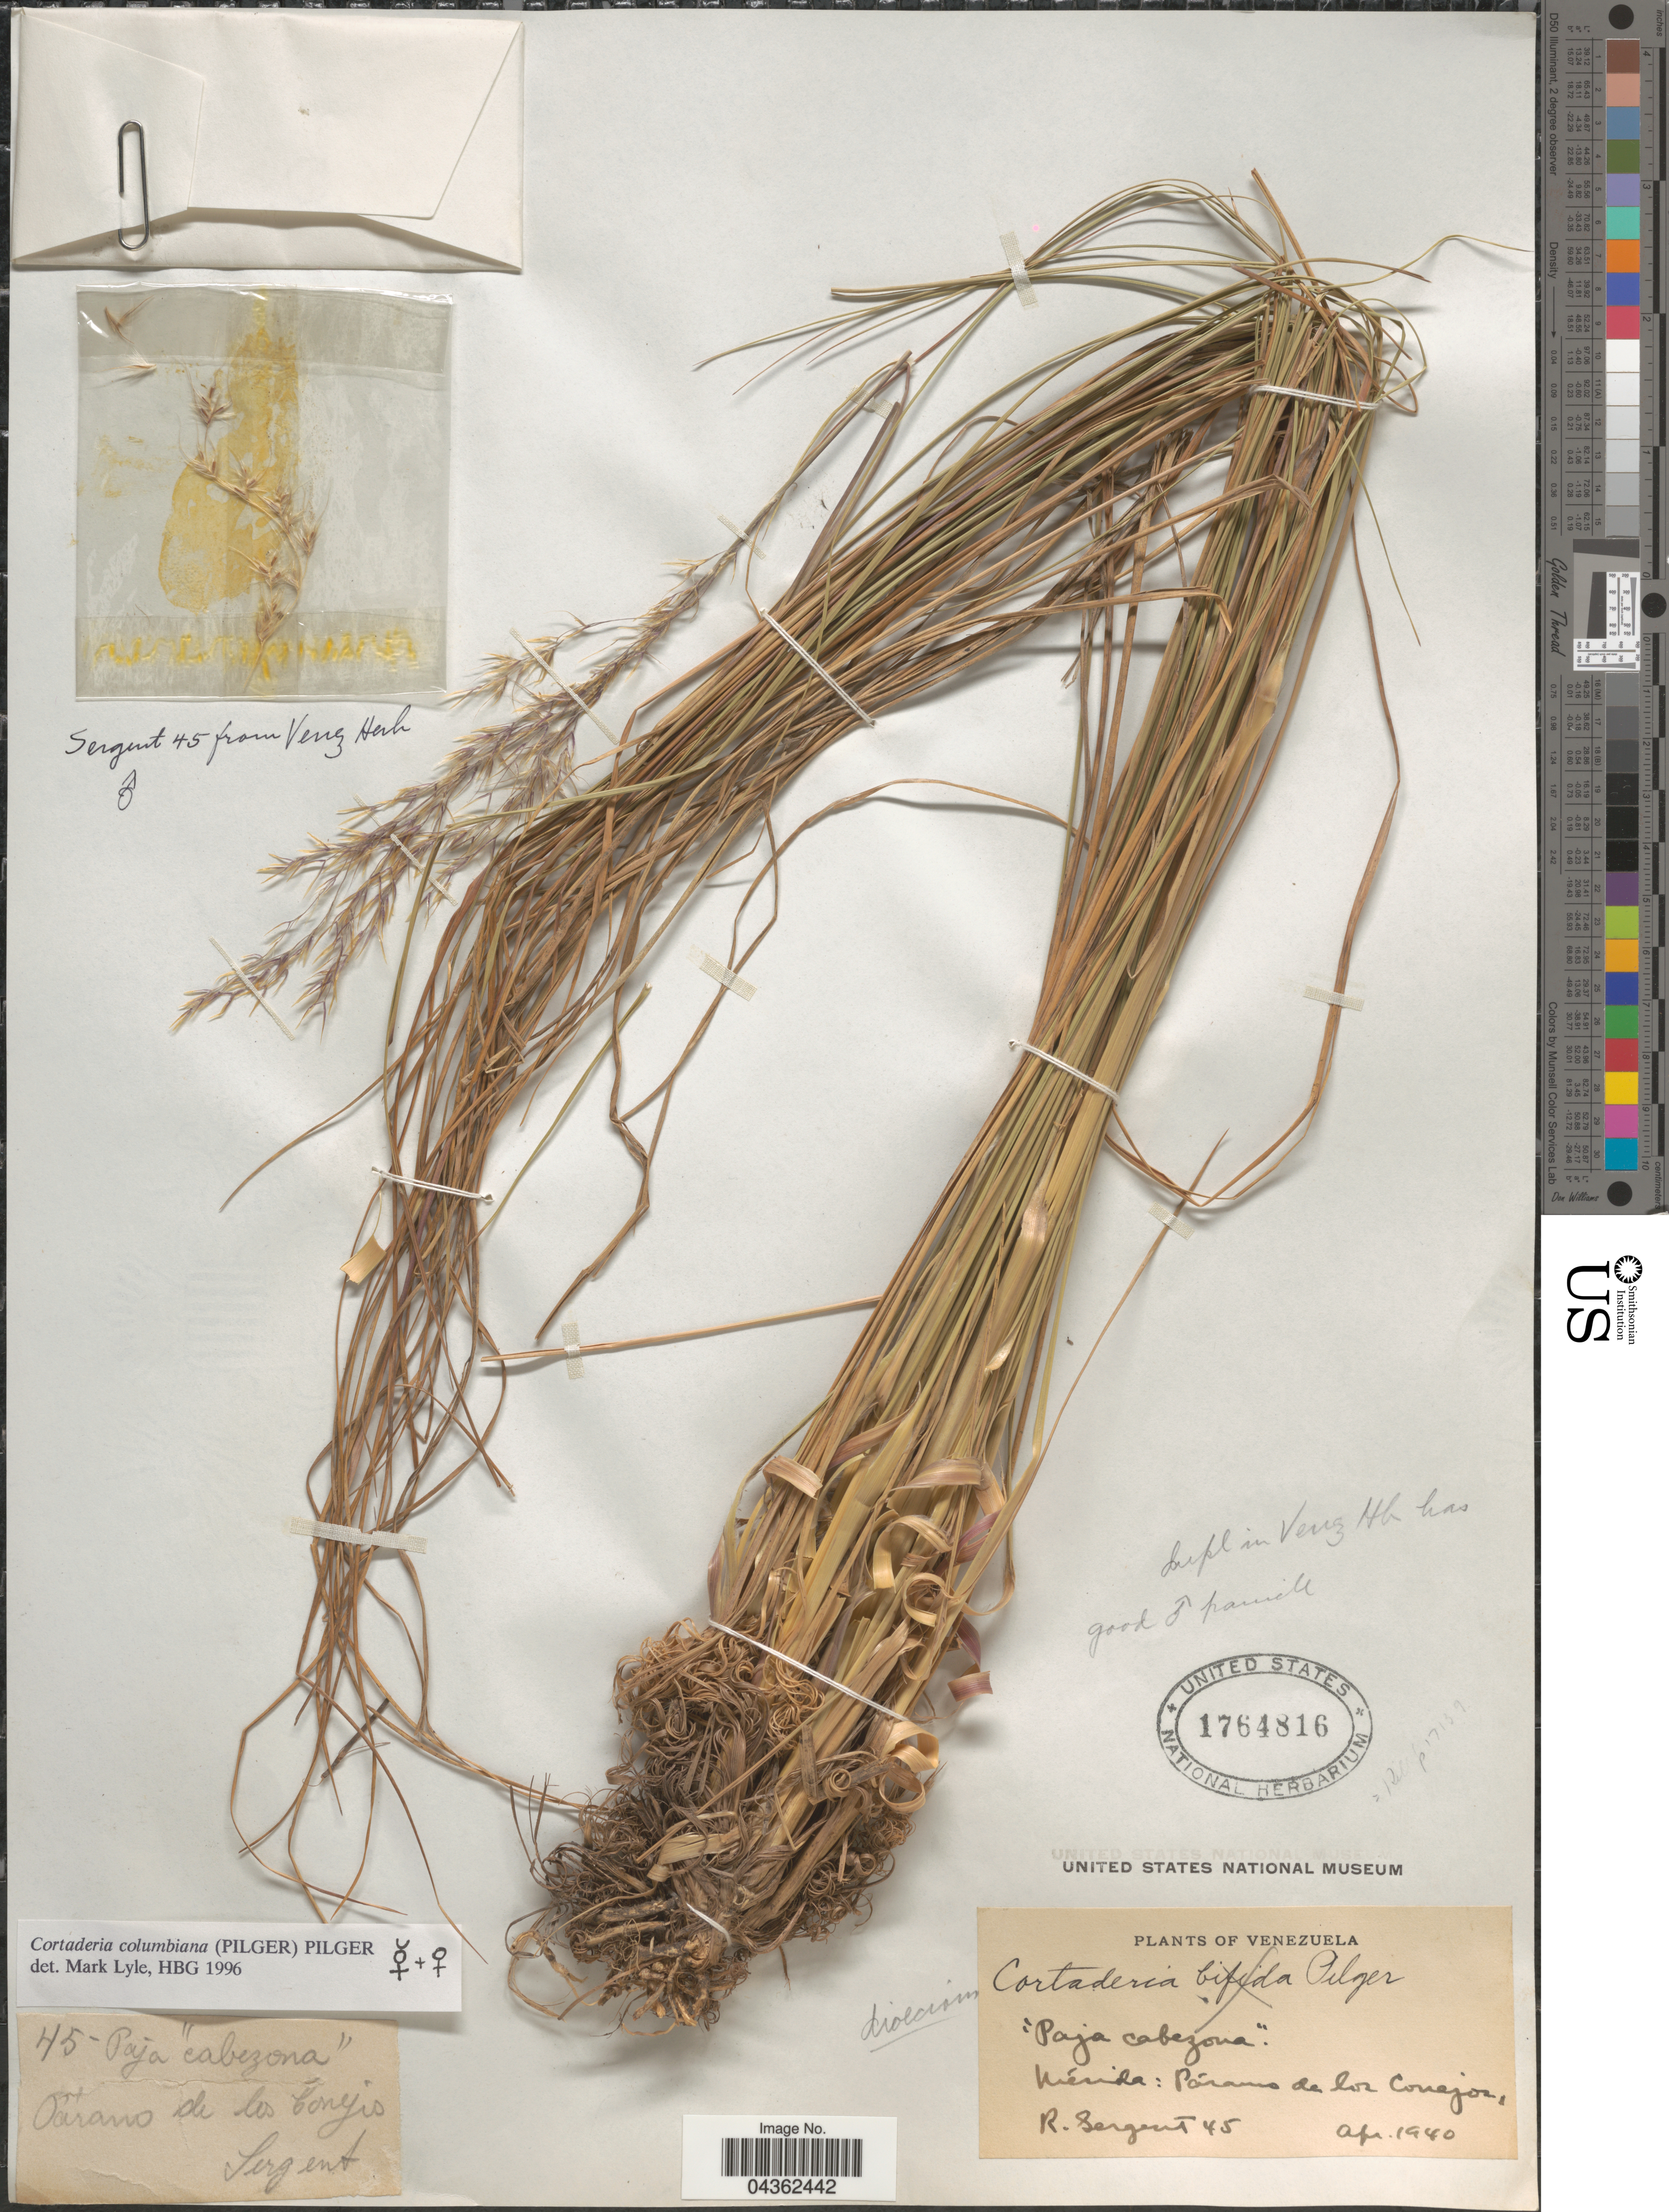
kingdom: Plantae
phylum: Tracheophyta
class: Liliopsida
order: Poales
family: Poaceae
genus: Cortaderia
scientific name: Cortaderia columbiana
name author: (Pilg.) Pilg.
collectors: R. Sergent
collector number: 45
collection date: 1940-04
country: Venezuela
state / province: Merida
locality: Páramo de los Conejos.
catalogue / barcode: US 1764816